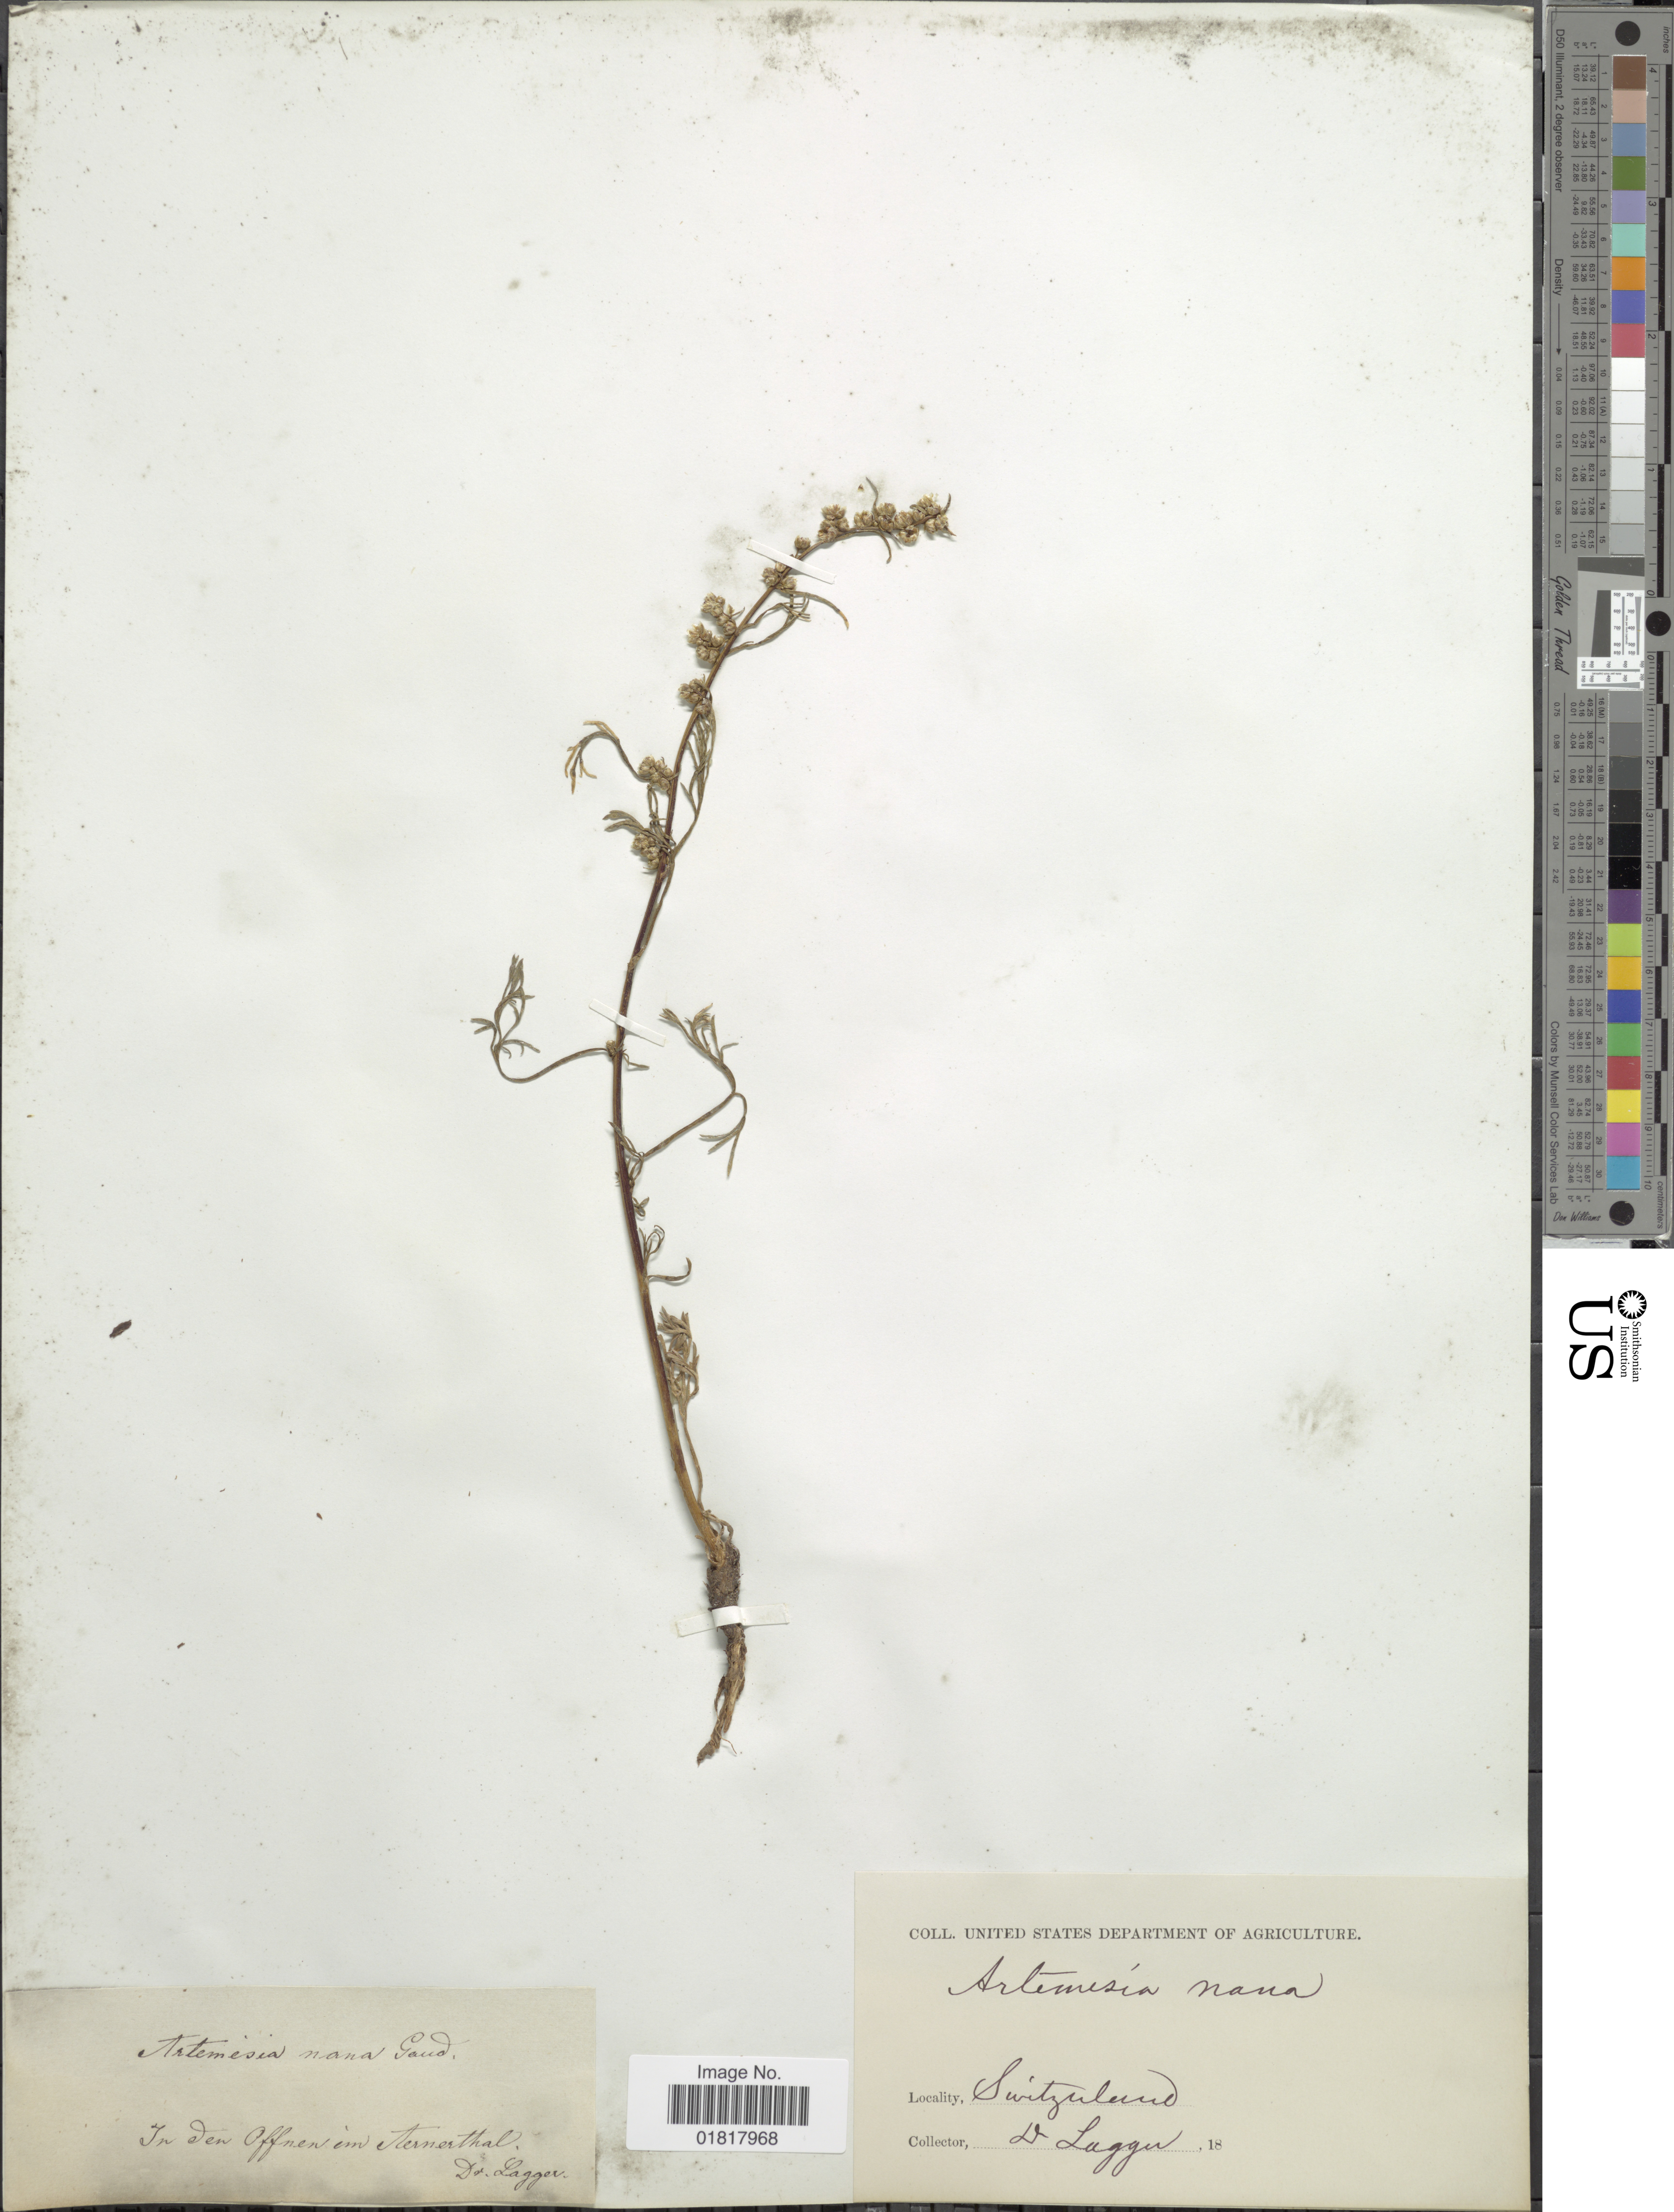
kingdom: Plantae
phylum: Tracheophyta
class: Magnoliopsida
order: Asterales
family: Asteraceae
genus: Artemisia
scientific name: Artemisia nana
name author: L.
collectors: F. J. Lagger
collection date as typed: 18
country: Switzerland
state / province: Zürich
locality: In dem Öffnen im Sternenthal